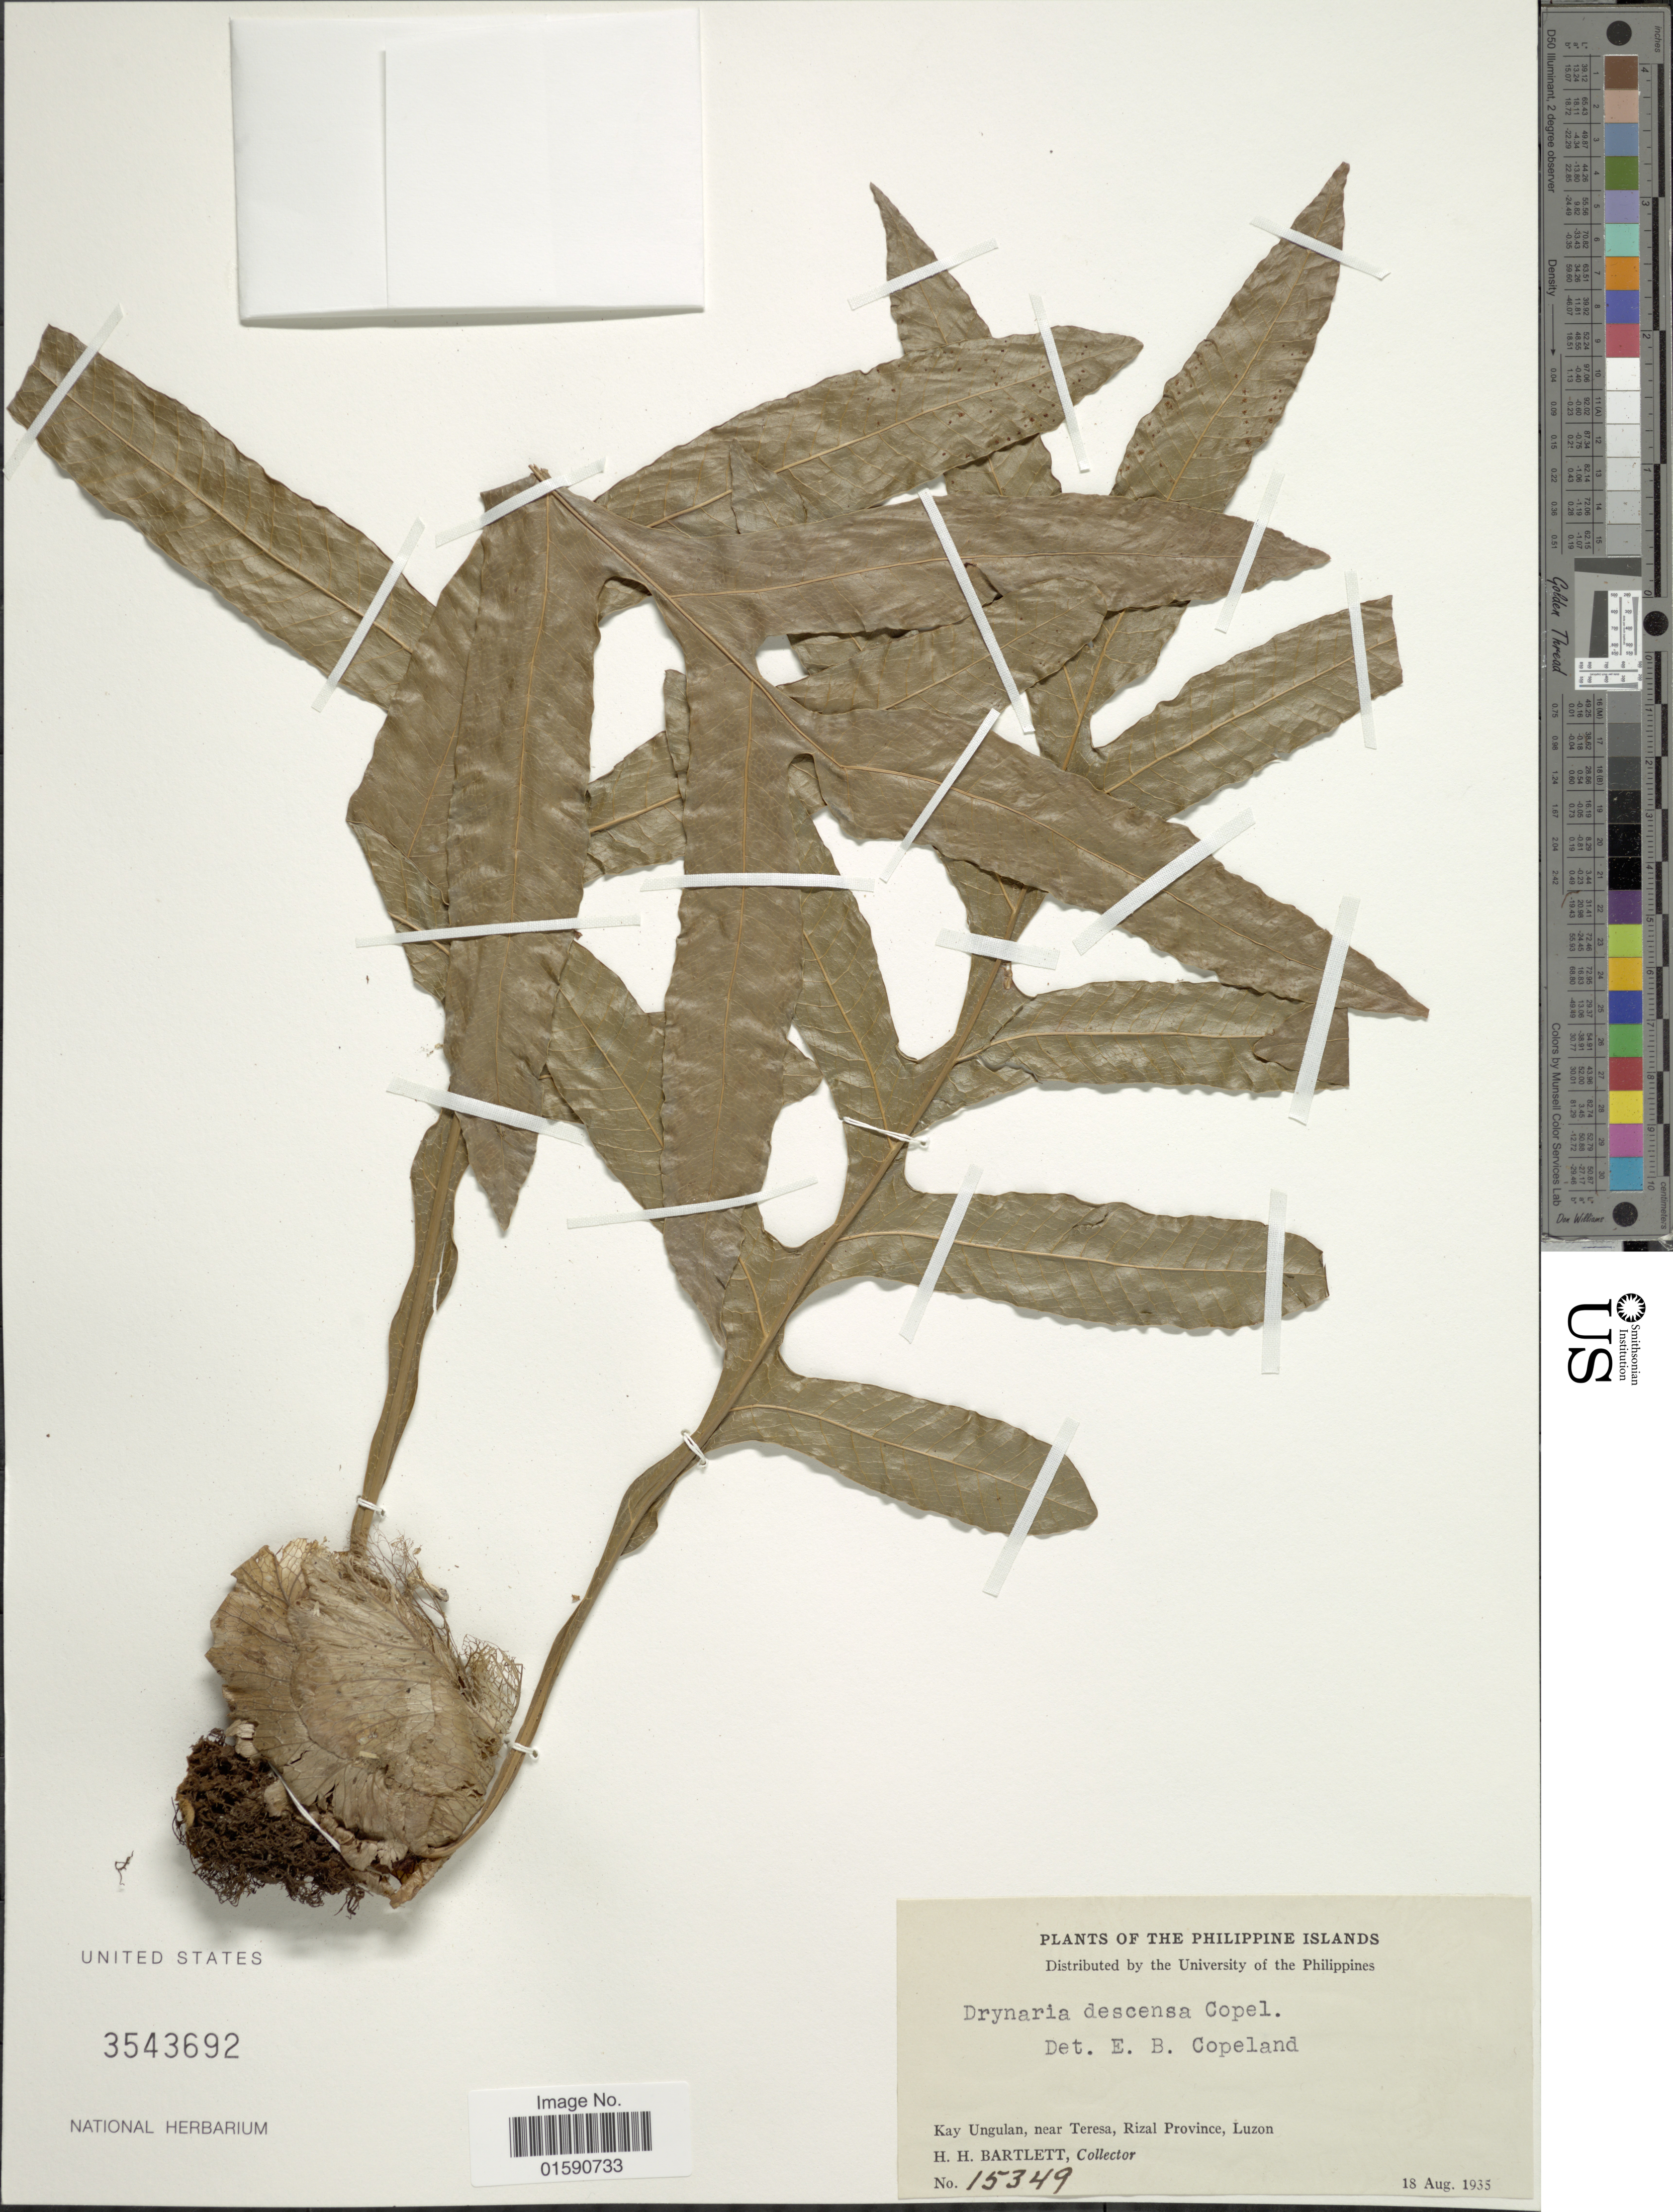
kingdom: Plantae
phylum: Tracheophyta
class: Polypodiopsida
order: Polypodiales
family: Polypodiaceae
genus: Drynaria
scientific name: Drynaria descensa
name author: Copel.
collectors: H. H. Bartlett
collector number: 15349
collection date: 1935-08-18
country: Philippines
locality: Kay Ungulan, near Teresa, Rizal Province, Luzon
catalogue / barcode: US 3543692